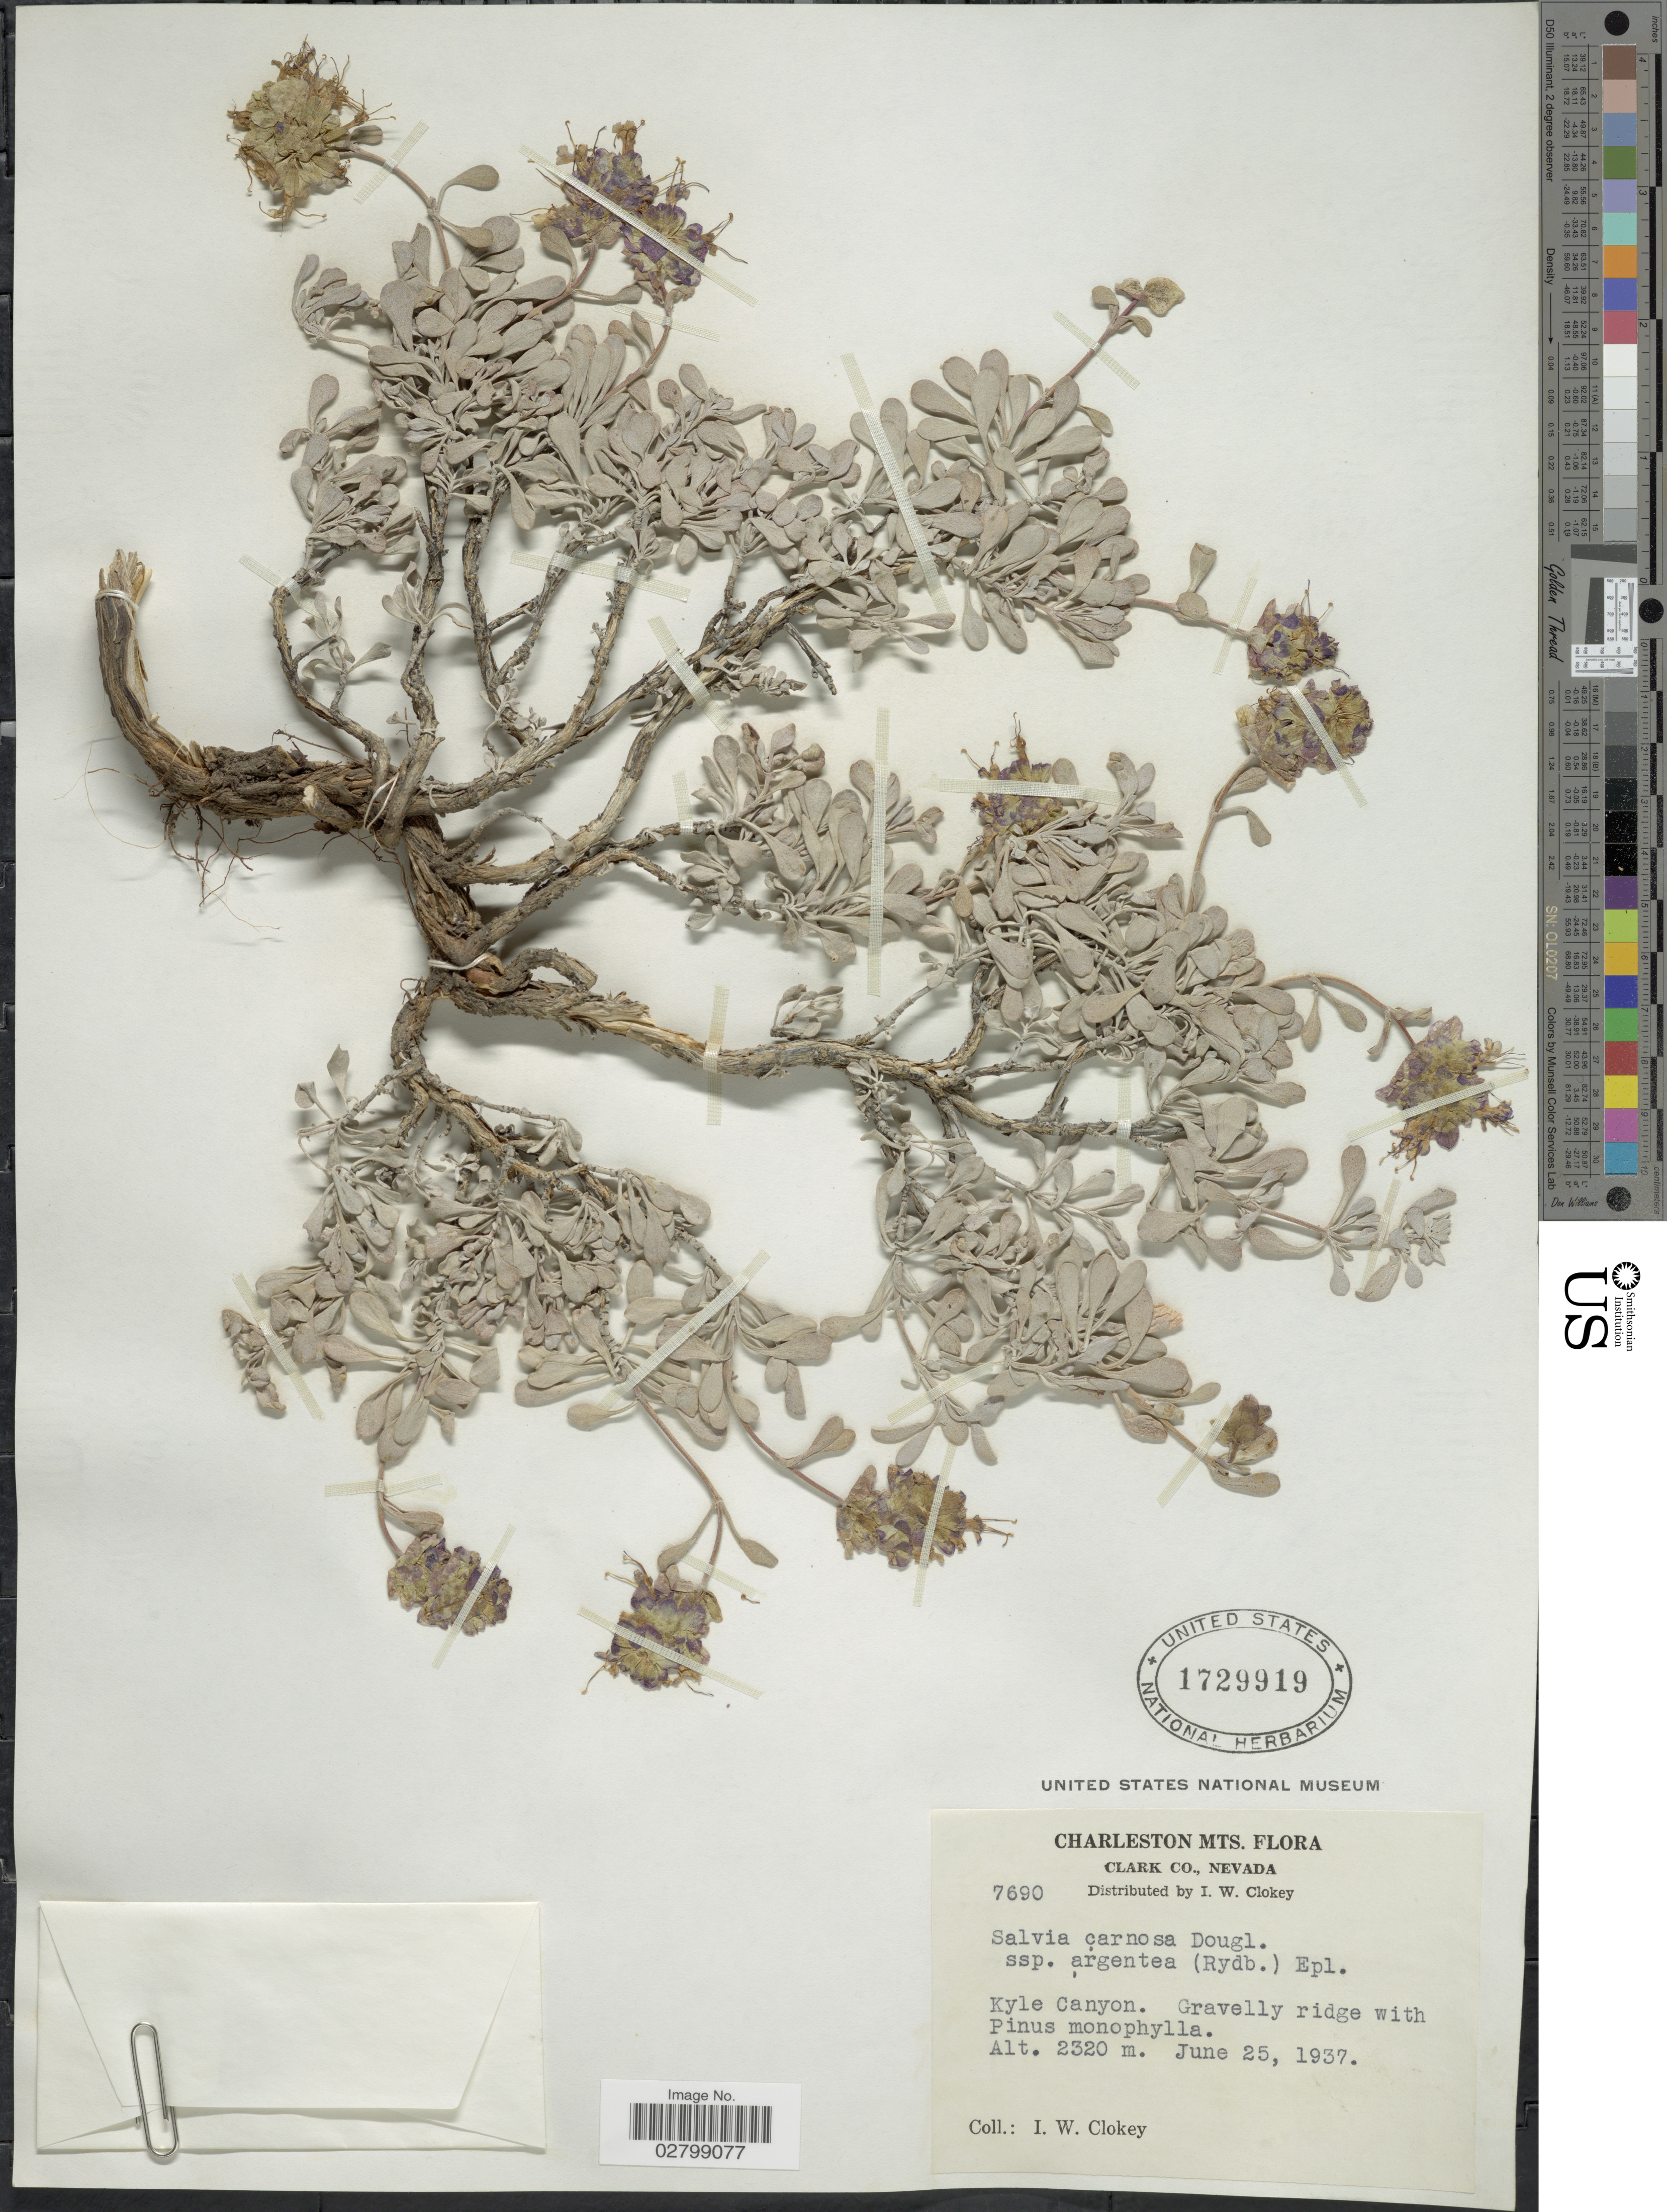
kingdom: Plantae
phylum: Tracheophyta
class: Magnoliopsida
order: Lamiales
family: Lamiaceae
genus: Salvia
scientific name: Salvia carnosa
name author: Douglas ex Greene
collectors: I. W. Clokey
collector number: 7690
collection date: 1937-06-25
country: United States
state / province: Nevada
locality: Charleston Mts., Clark Co., Kyle Canyon.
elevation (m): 2320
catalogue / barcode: US 1729919